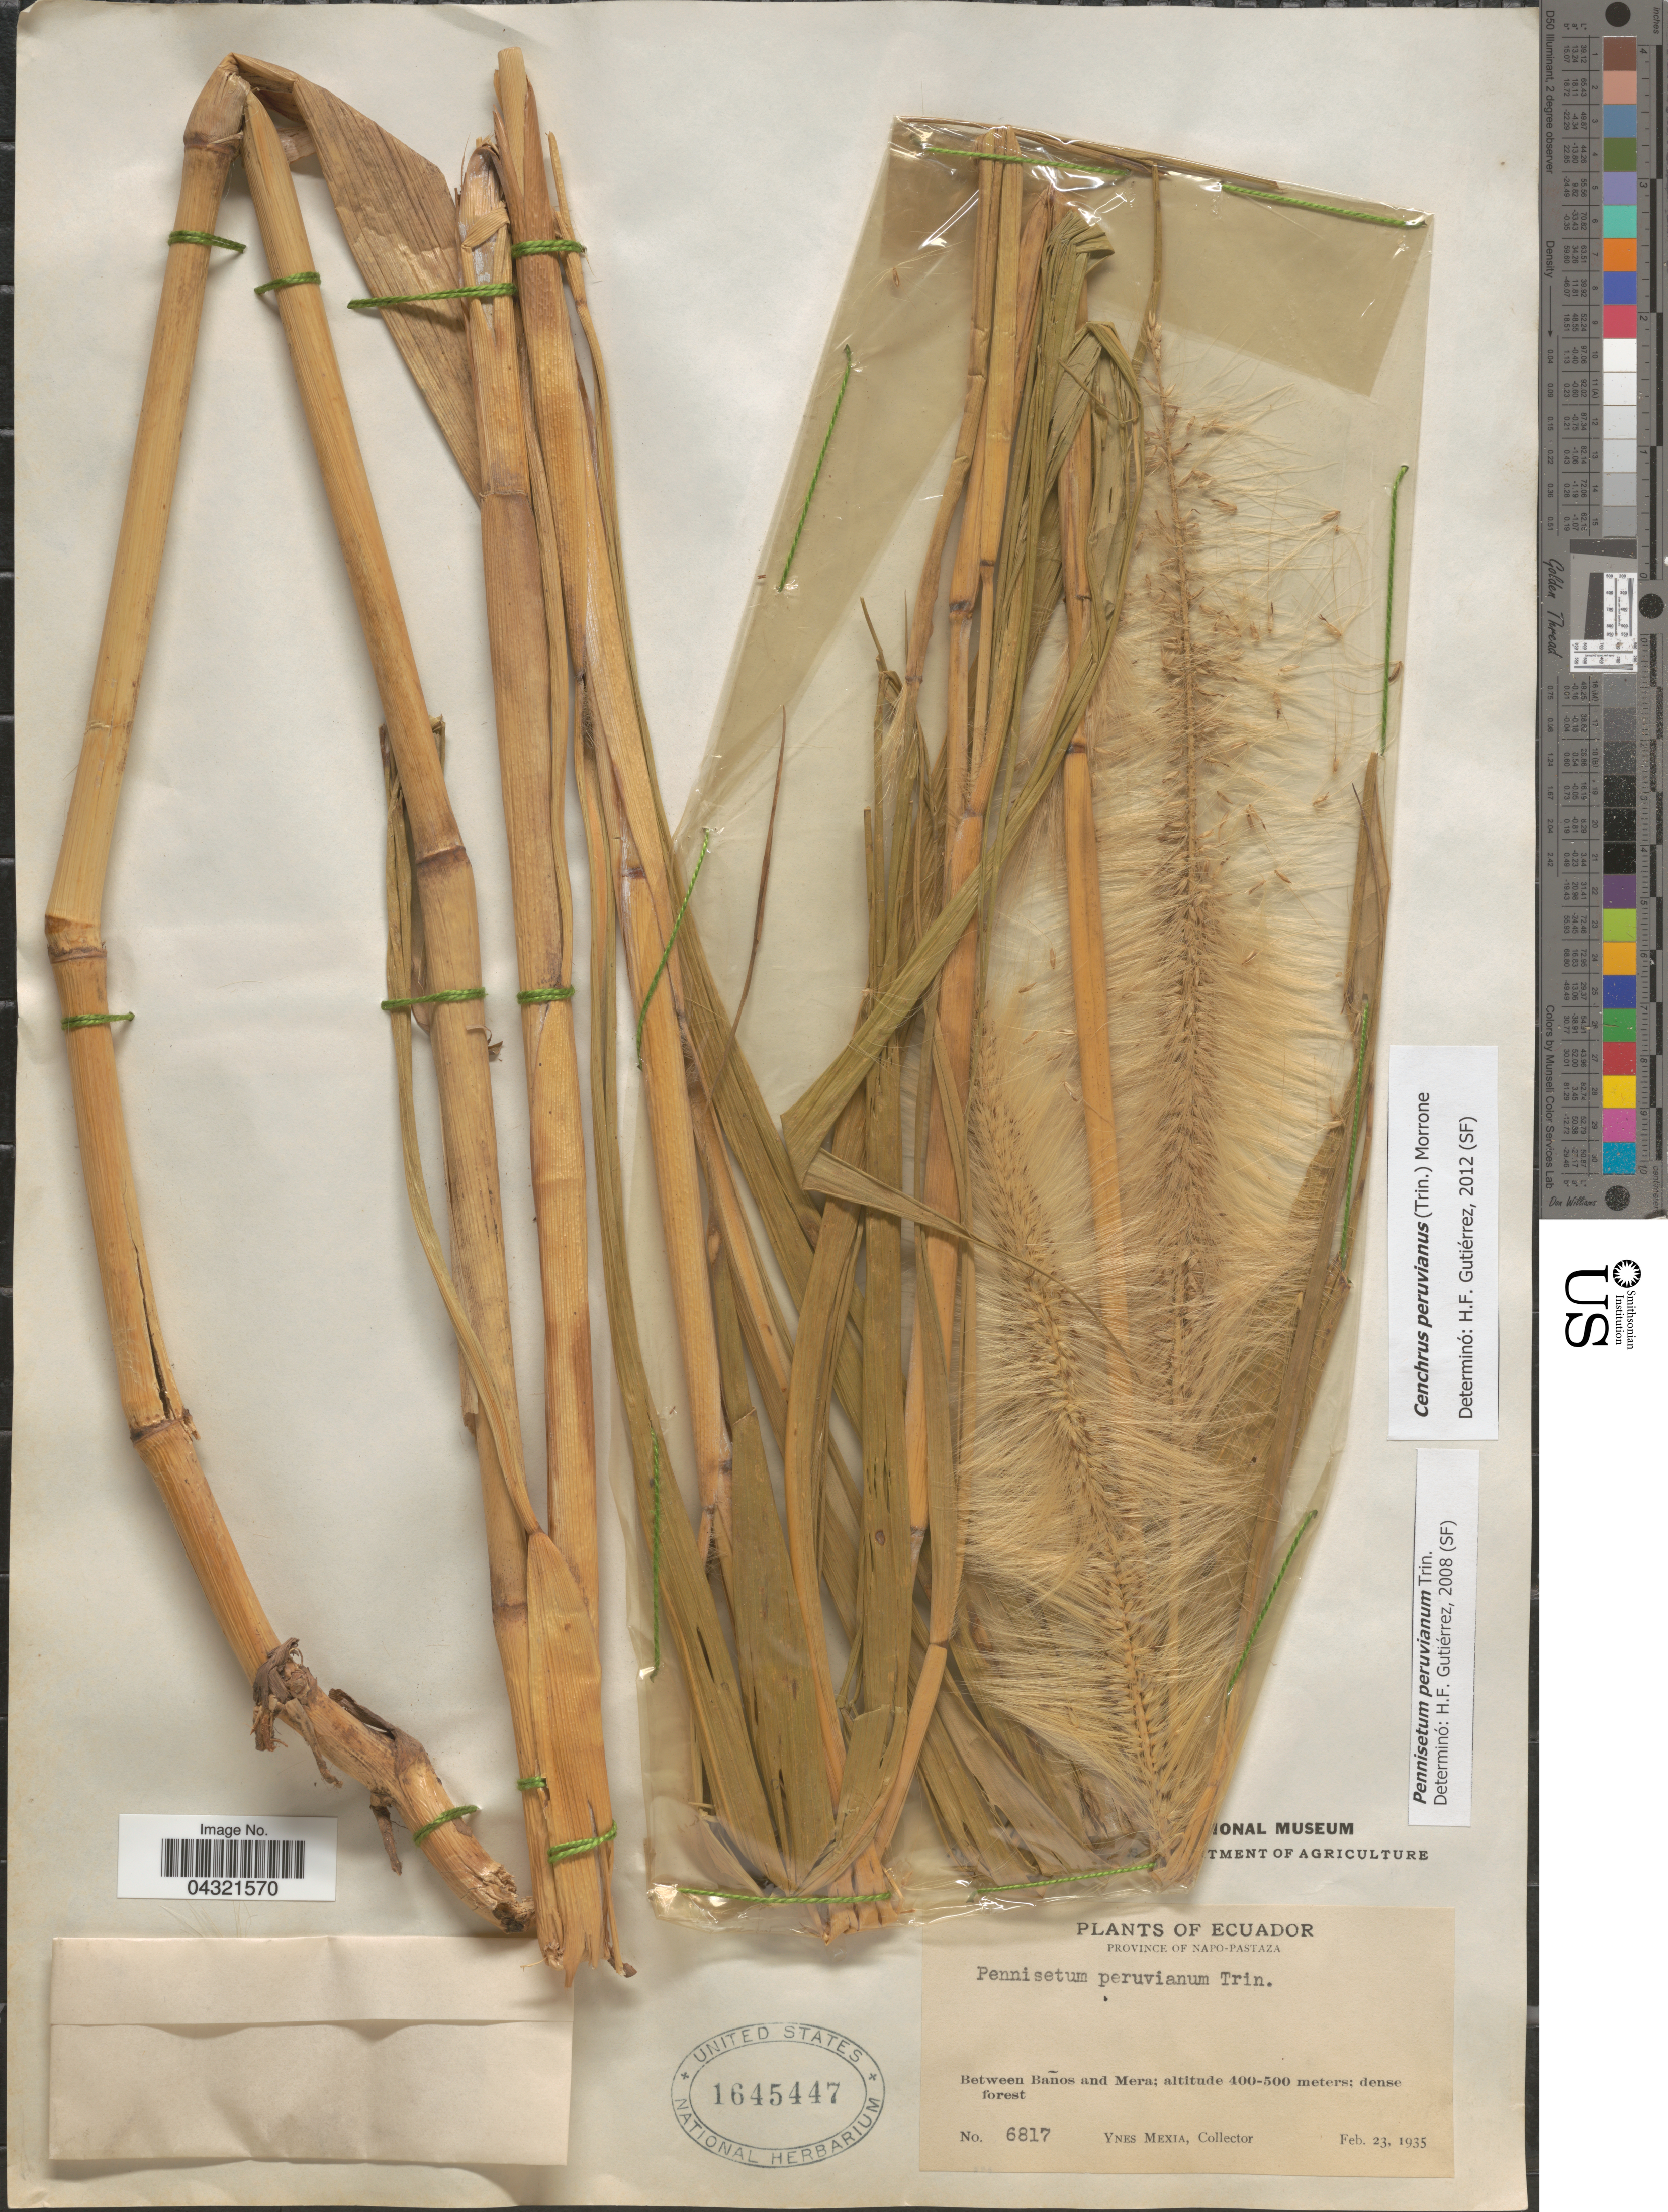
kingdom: Plantae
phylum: Tracheophyta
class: Liliopsida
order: Poales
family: Poaceae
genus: Cenchrus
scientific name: Cenchrus peruvianus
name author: (Trin.) Morrone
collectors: Y. Mexia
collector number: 6817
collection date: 1935-02-23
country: Ecuador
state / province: Napo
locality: Province of Napos-Pastaza. Between Baños and Mera; dense forest.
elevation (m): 400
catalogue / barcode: US 1645447